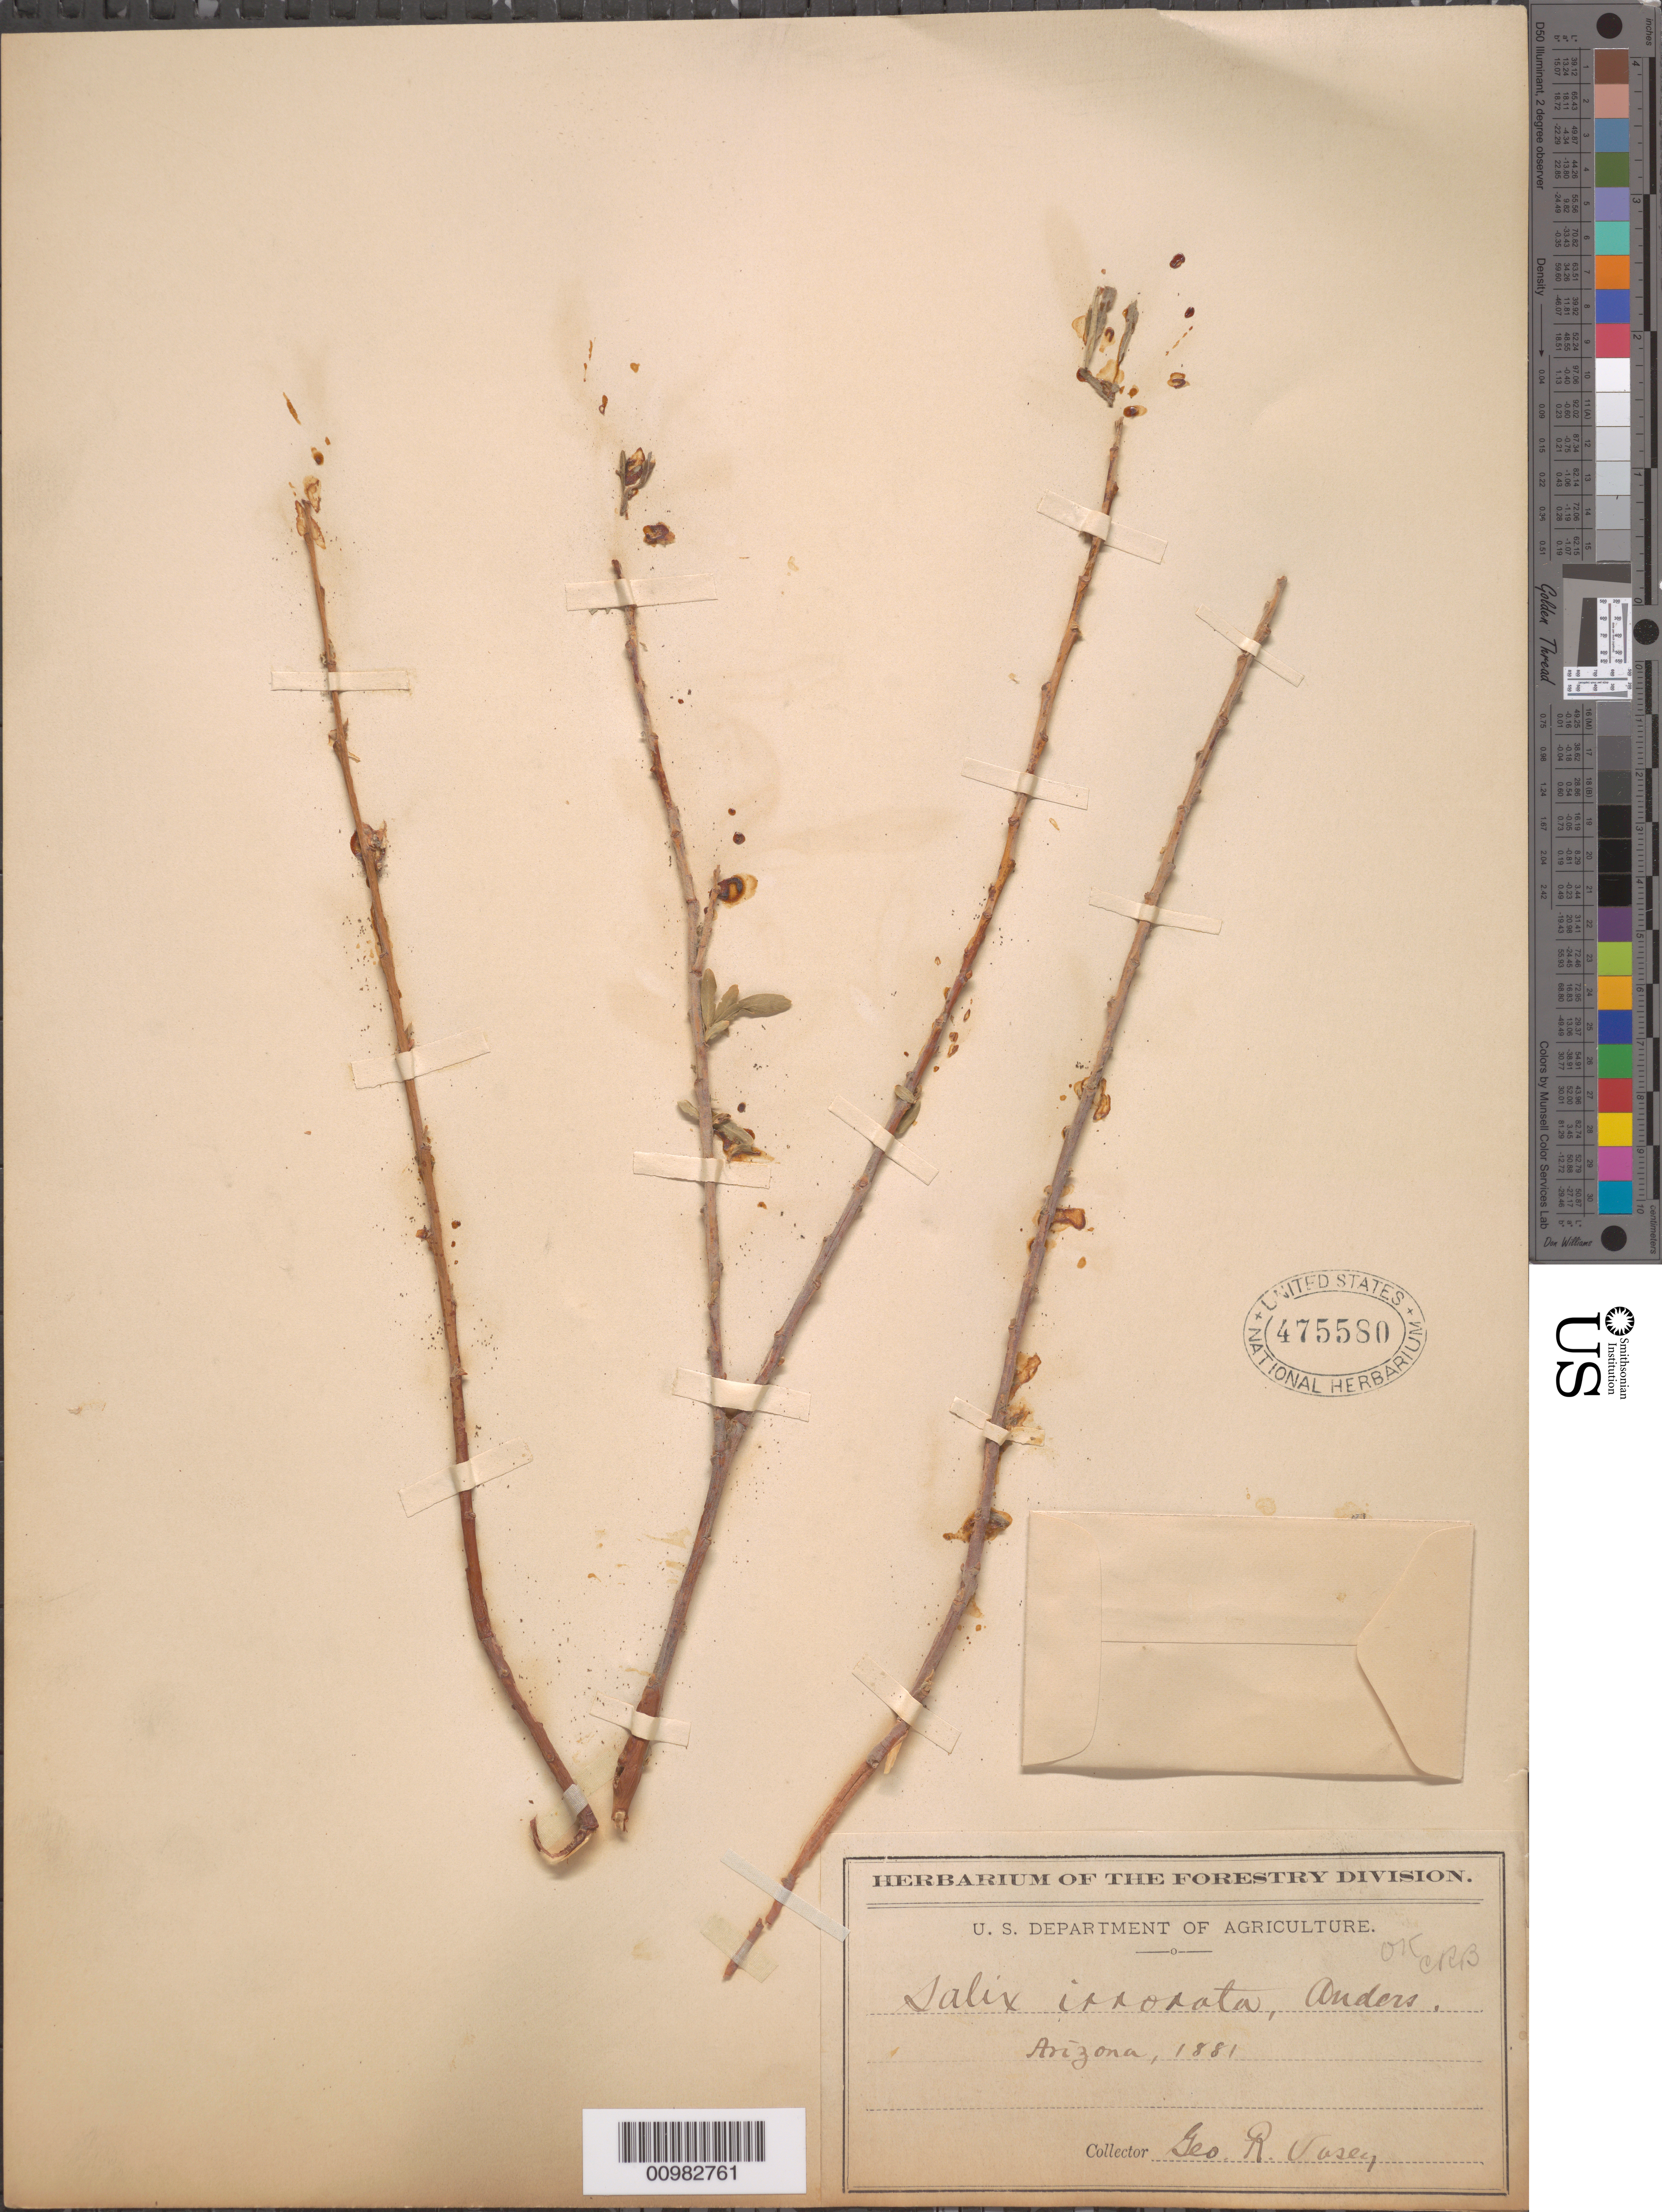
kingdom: Plantae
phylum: Tracheophyta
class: Magnoliopsida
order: Malpighiales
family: Salicaceae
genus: Salix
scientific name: Salix irrorata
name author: Andersson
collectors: G. Vasey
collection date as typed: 1881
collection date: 1881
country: United States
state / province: Arizona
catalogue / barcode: US 475580